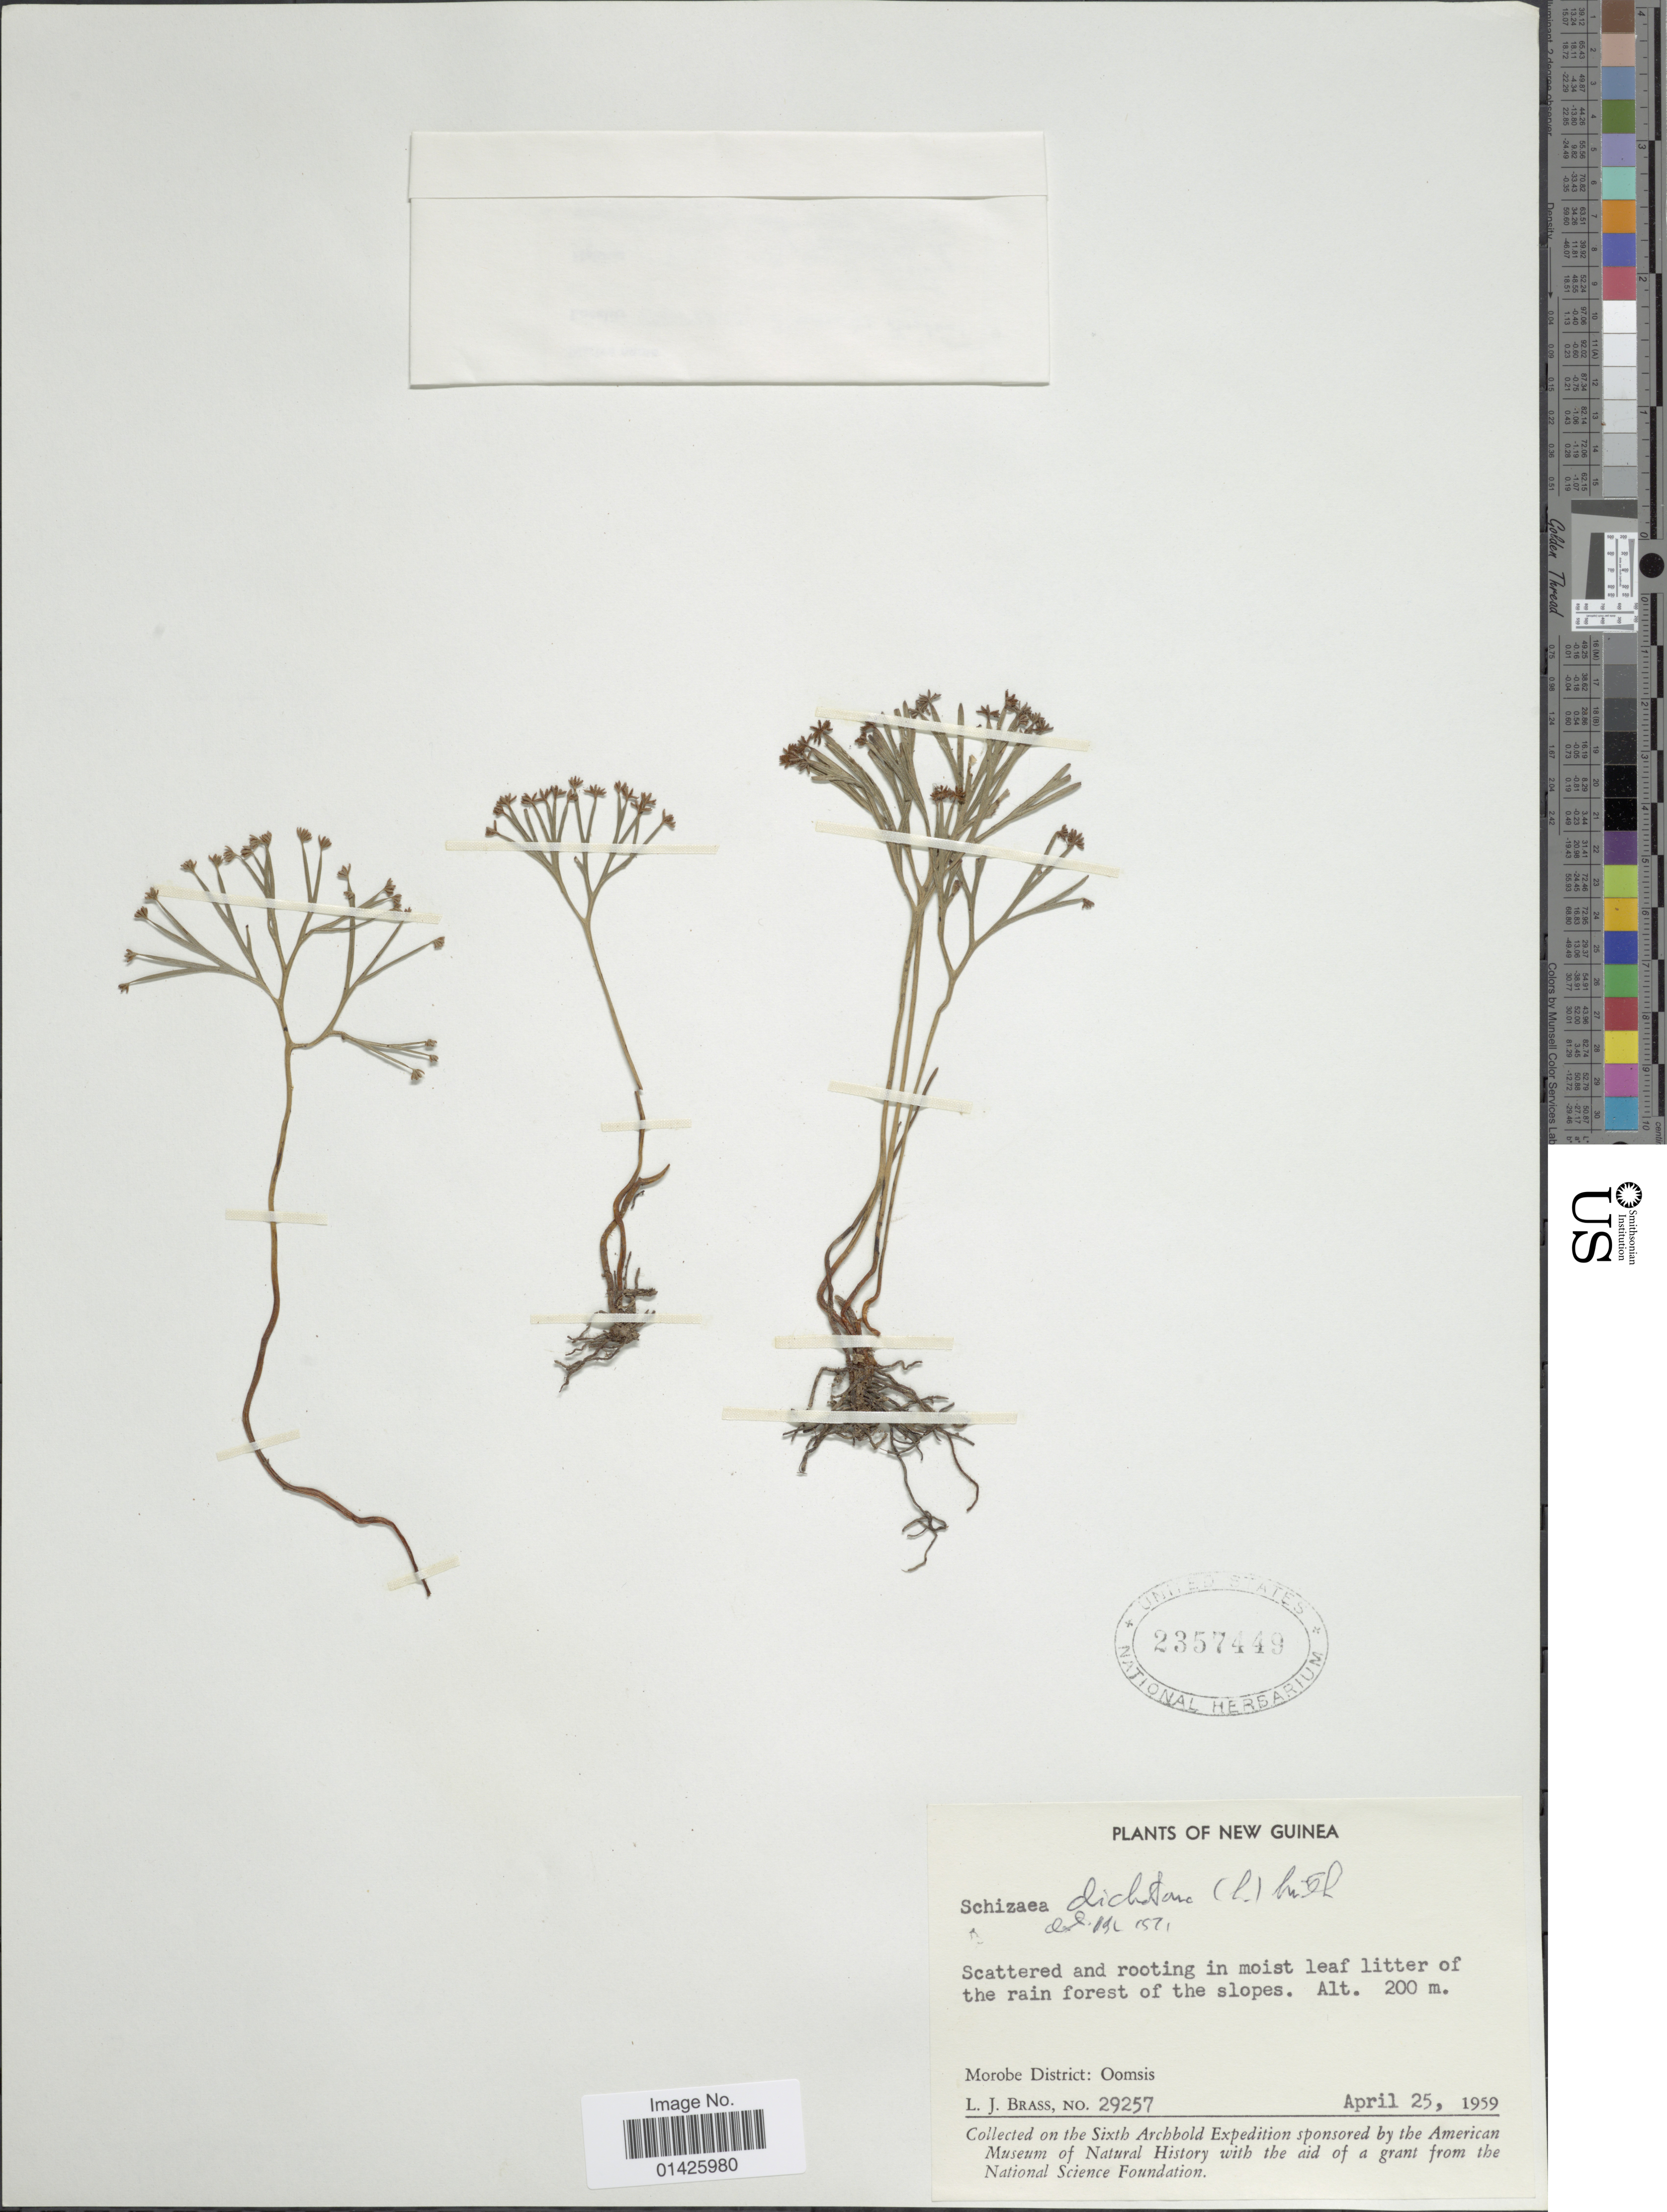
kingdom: Plantae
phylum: Tracheophyta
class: Polypodiopsida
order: Schizaeales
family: Schizaeaceae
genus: Schizaea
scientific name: Schizaea dichotoma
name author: (L.) J. Sm.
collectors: L. J. Brass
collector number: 29257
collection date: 1959-04-25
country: Papua New Guinea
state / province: Morobe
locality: Morobe District: Oomsis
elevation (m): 200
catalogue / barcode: US 2357449